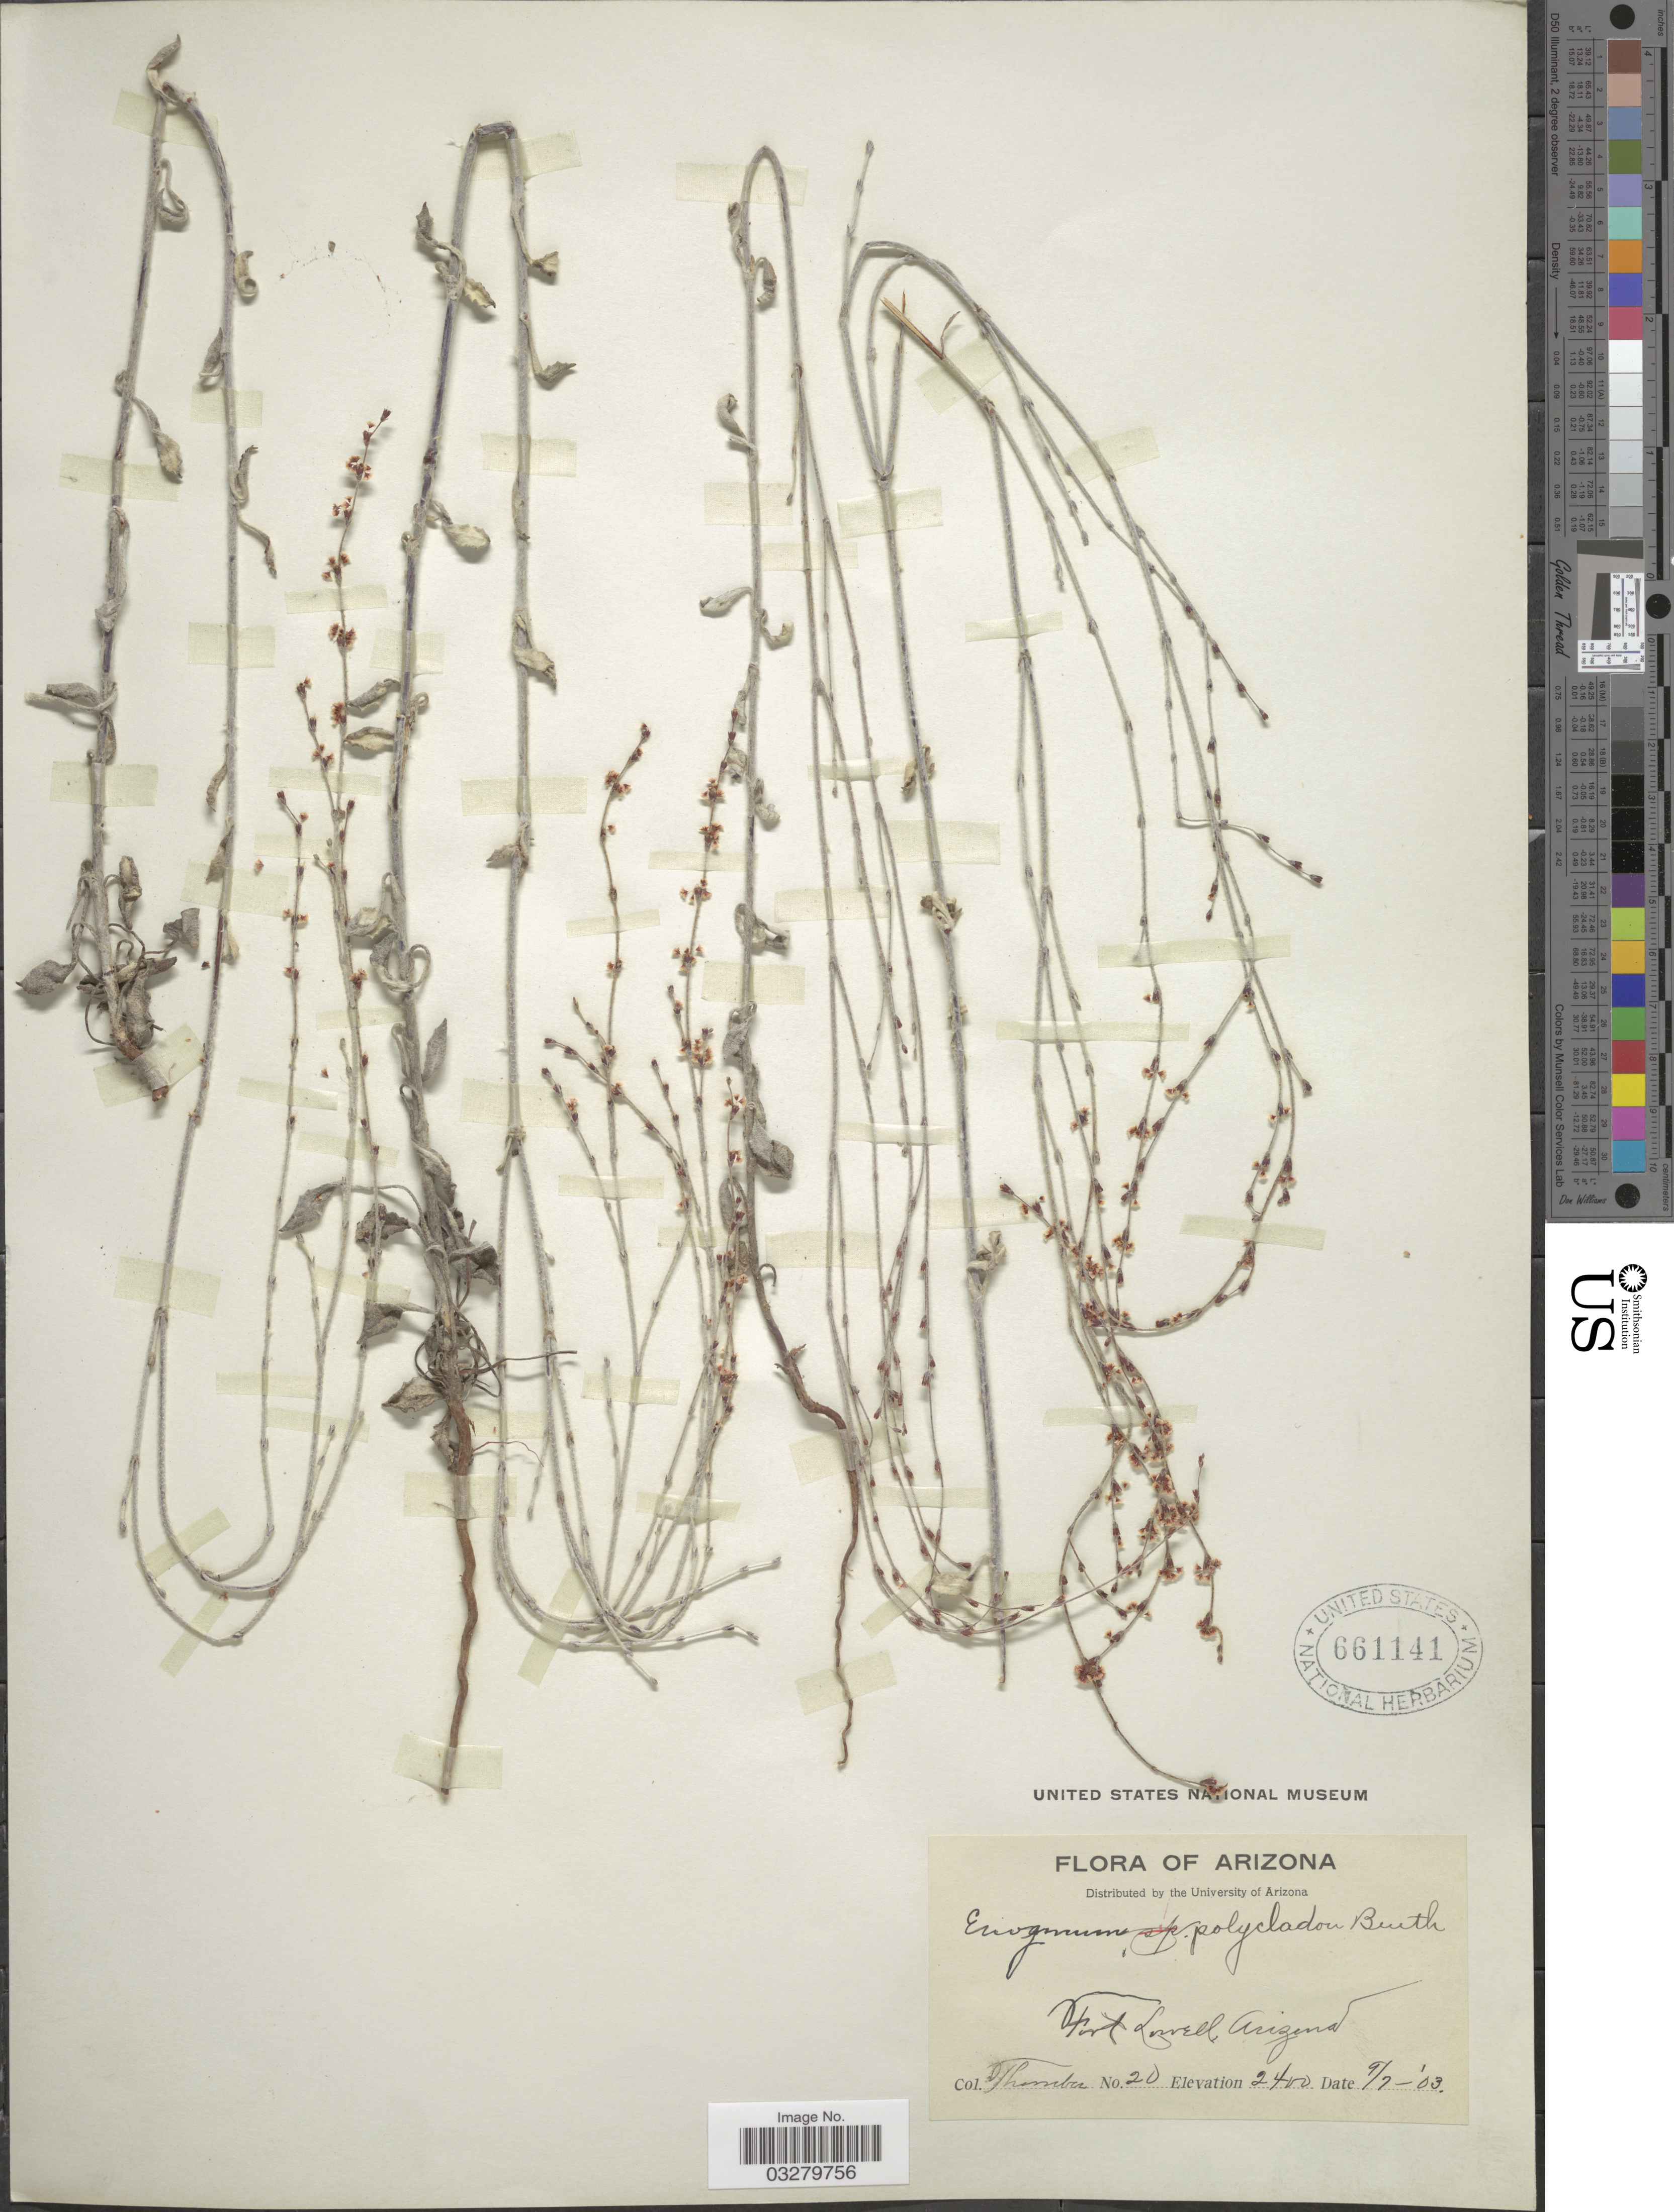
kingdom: Plantae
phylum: Tracheophyta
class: Magnoliopsida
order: Caryophyllales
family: Polygonaceae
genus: Eriogonum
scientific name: Eriogonum polycladon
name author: Benth.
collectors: J. Thornber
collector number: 20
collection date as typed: Transcribed d/m/y: 7/9/3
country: United States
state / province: Arizona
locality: Fort Lowell.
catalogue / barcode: US 661141